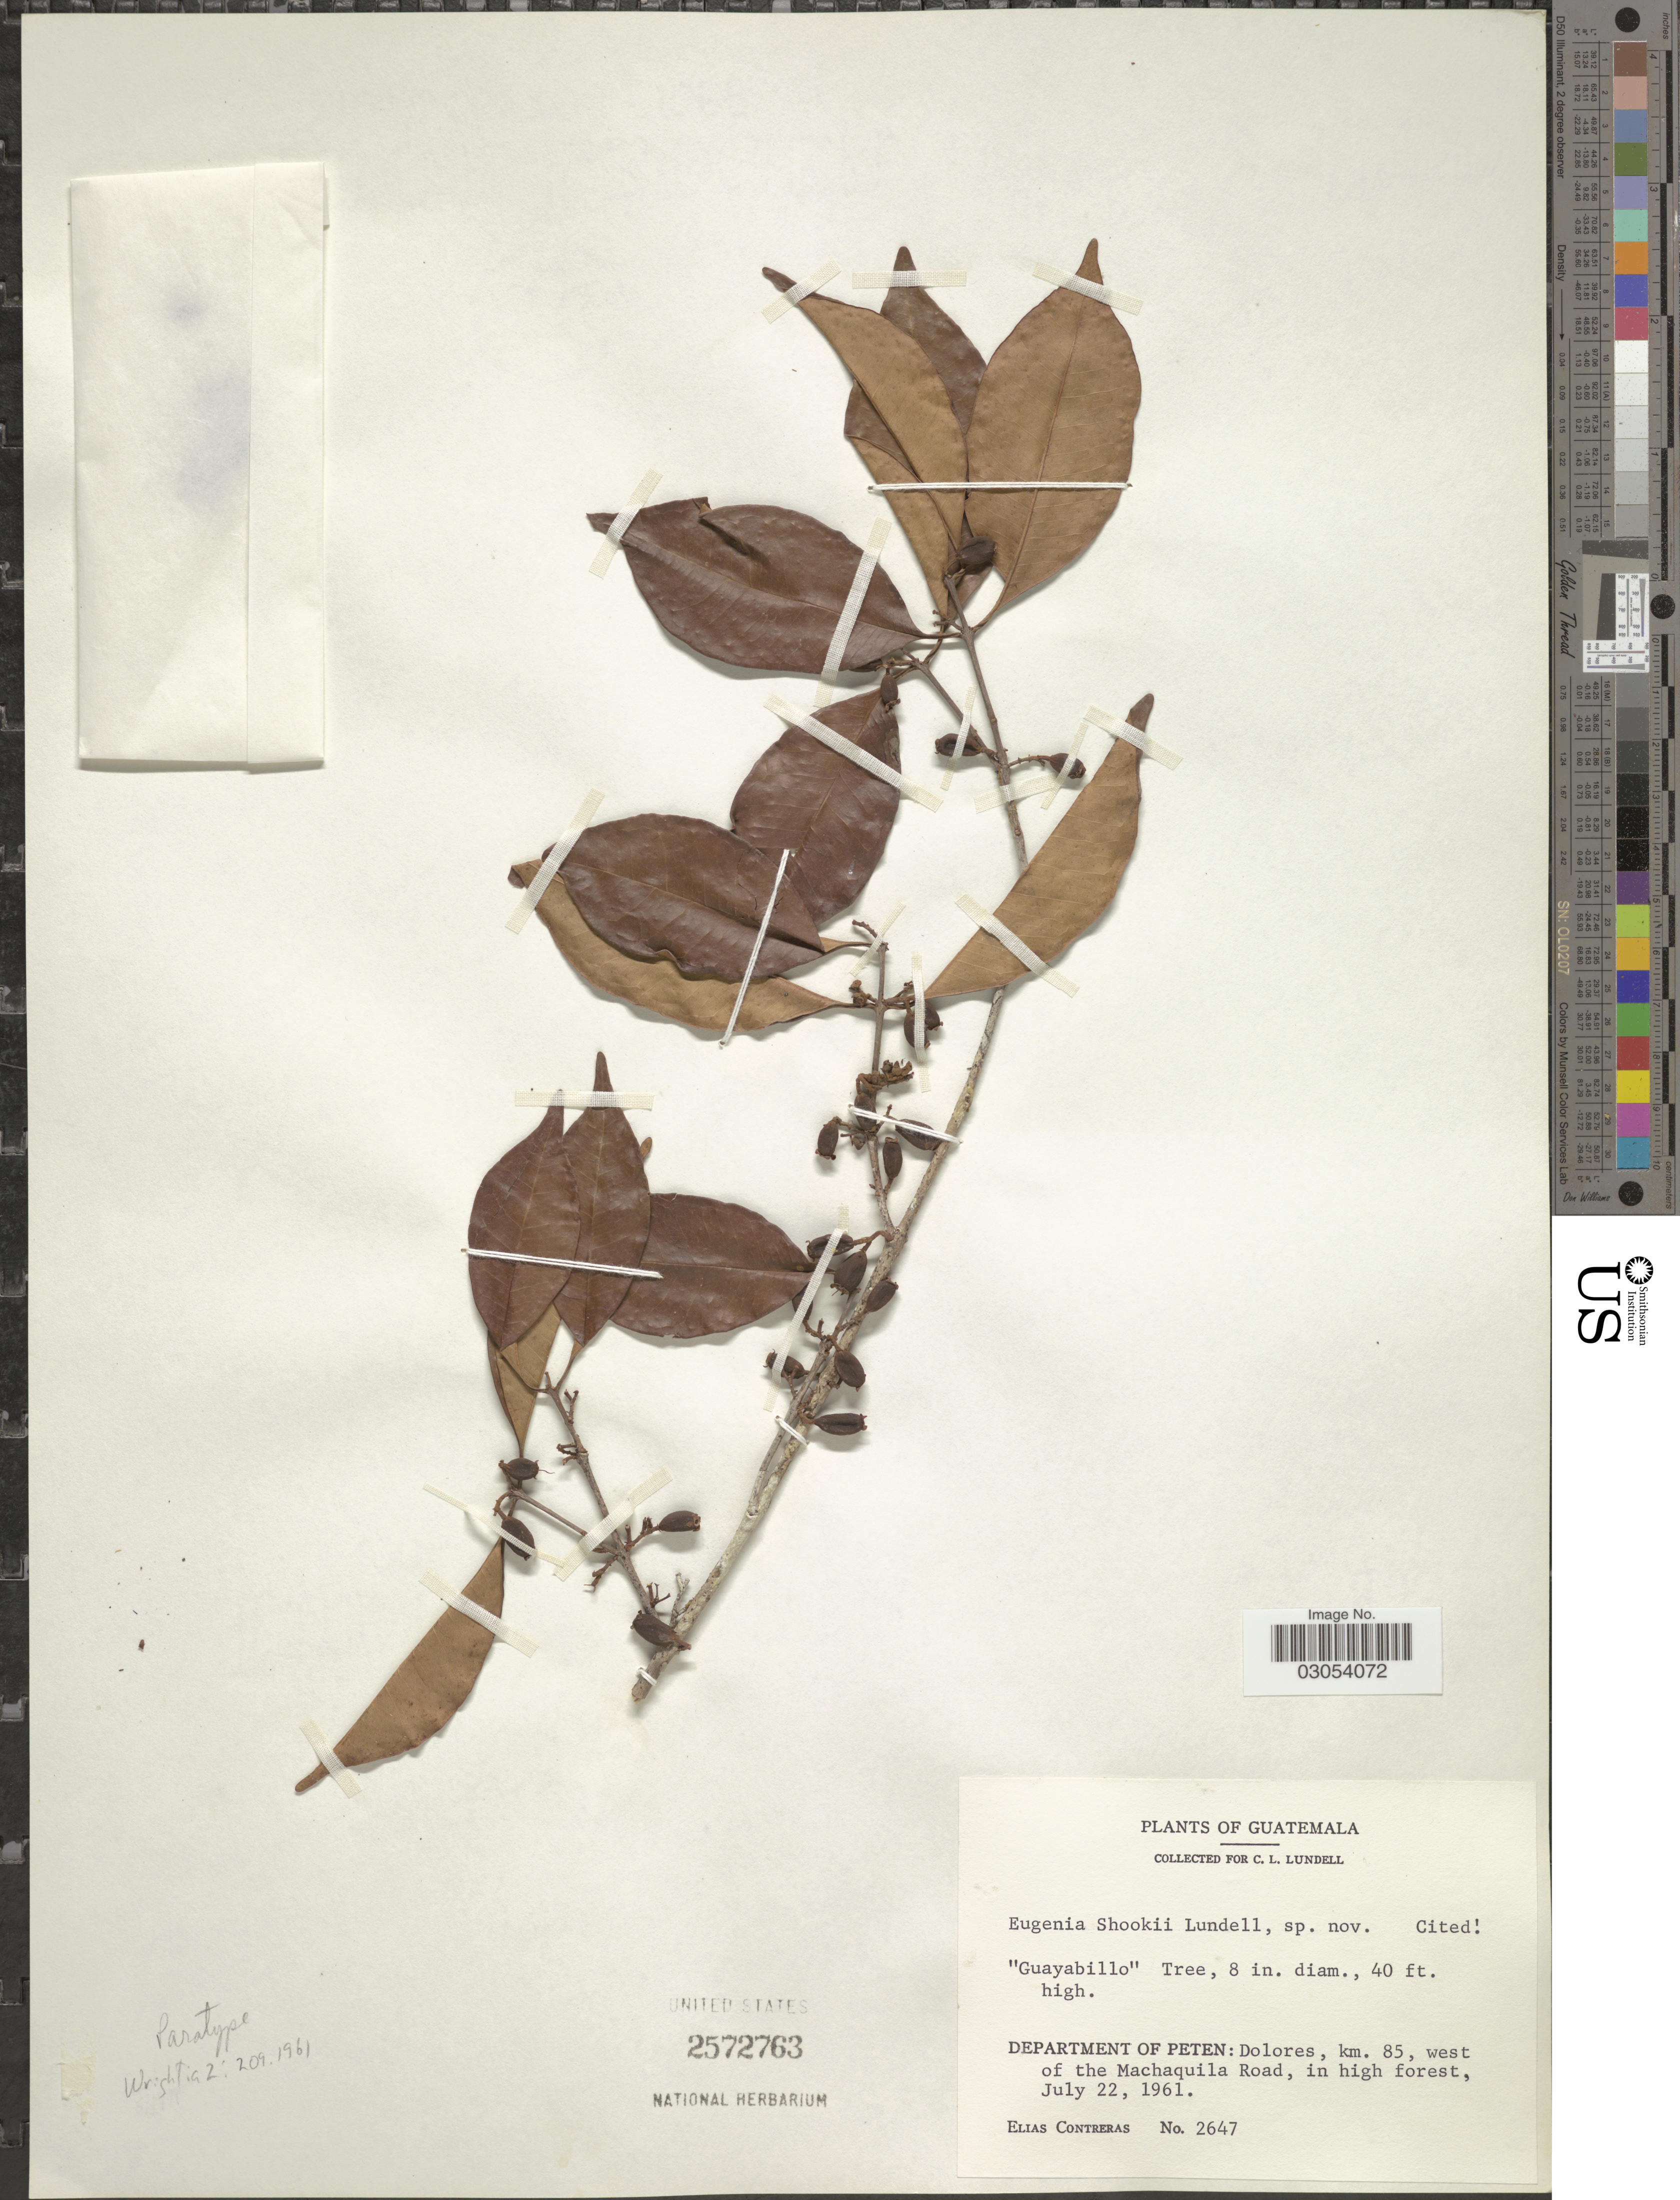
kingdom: Plantae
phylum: Tracheophyta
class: Magnoliopsida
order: Myrtales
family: Myrtaceae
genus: Eugenia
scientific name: Eugenia shookii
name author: Lundell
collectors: E. Contreras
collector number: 2647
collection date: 1961-07-22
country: Guatemala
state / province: El Petén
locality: Department of Peten: Dolores, km. 85, west of Machaquila Road.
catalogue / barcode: US 2572763